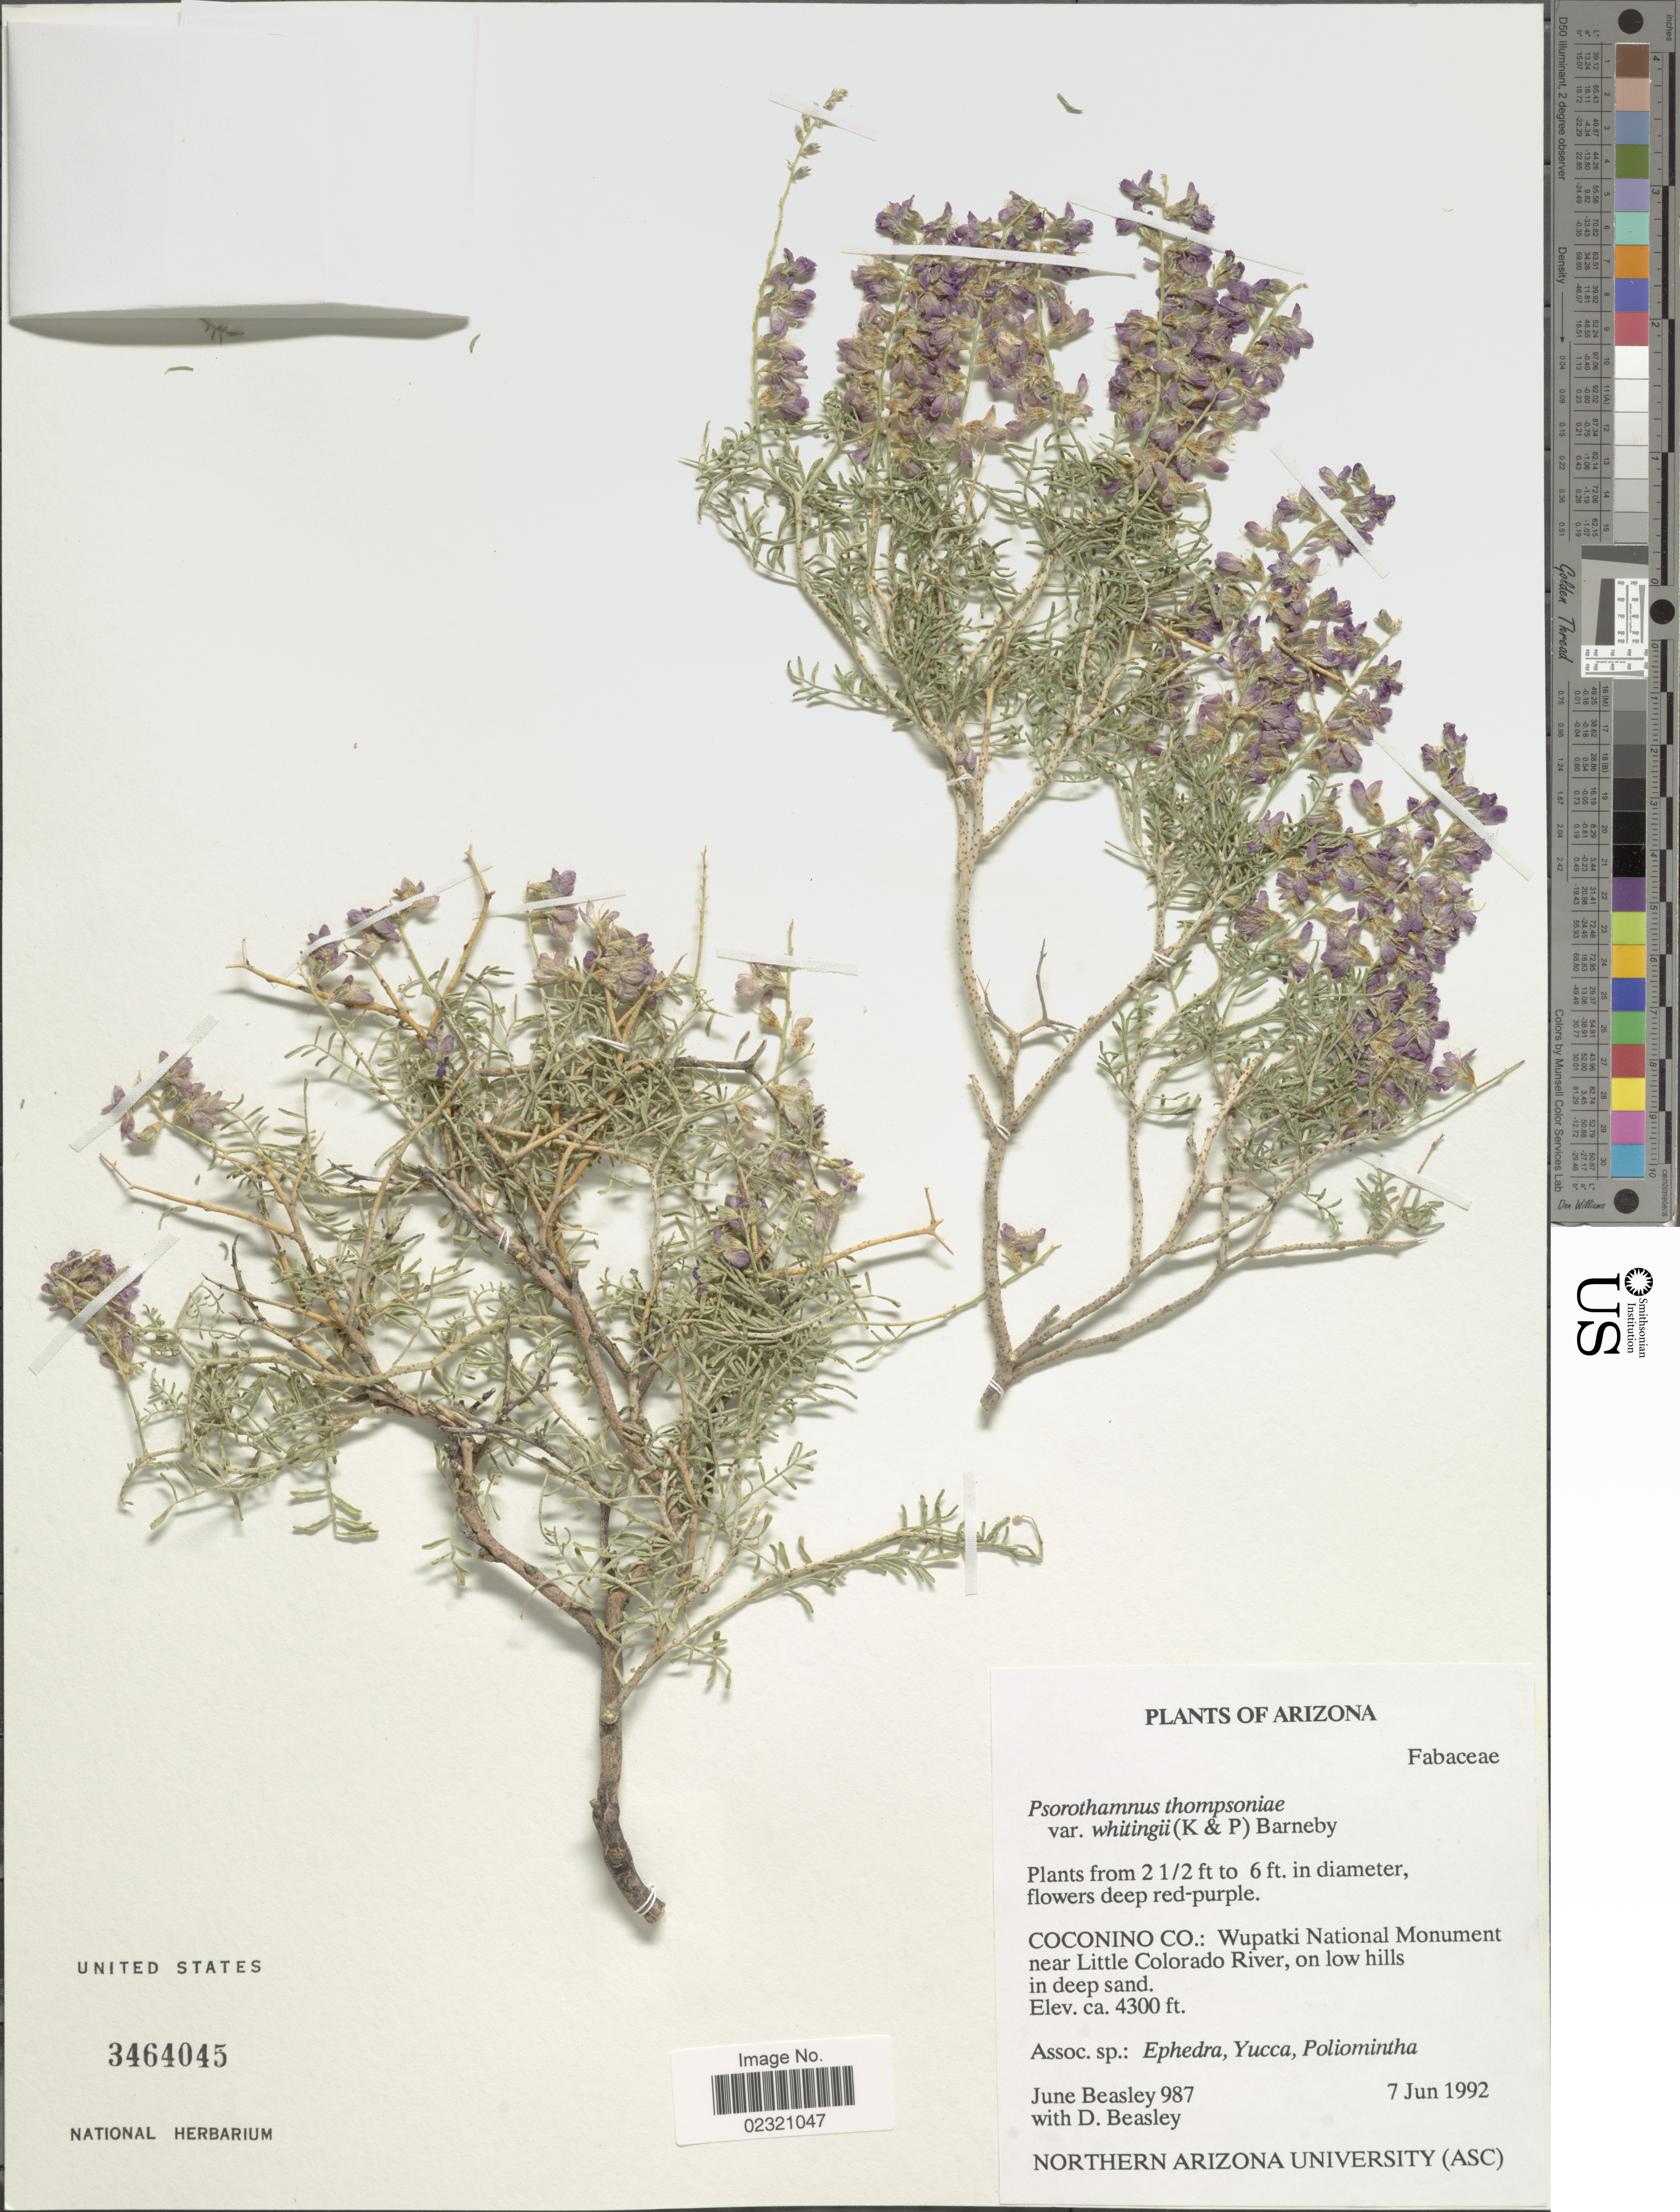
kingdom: Plantae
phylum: Tracheophyta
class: Magnoliopsida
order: Fabales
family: Fabaceae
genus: Psorothamnus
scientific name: Psorothamnus thompsoniae var. whitingii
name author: (Kearney & Peebles) Barneby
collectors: J. Beasley & D. Beasley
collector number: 987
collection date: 1992-06-07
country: United States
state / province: Arizona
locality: Coconino Co.: Wupatki Nationl Monument near Little Colorado River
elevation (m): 1311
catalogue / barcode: US 3464045